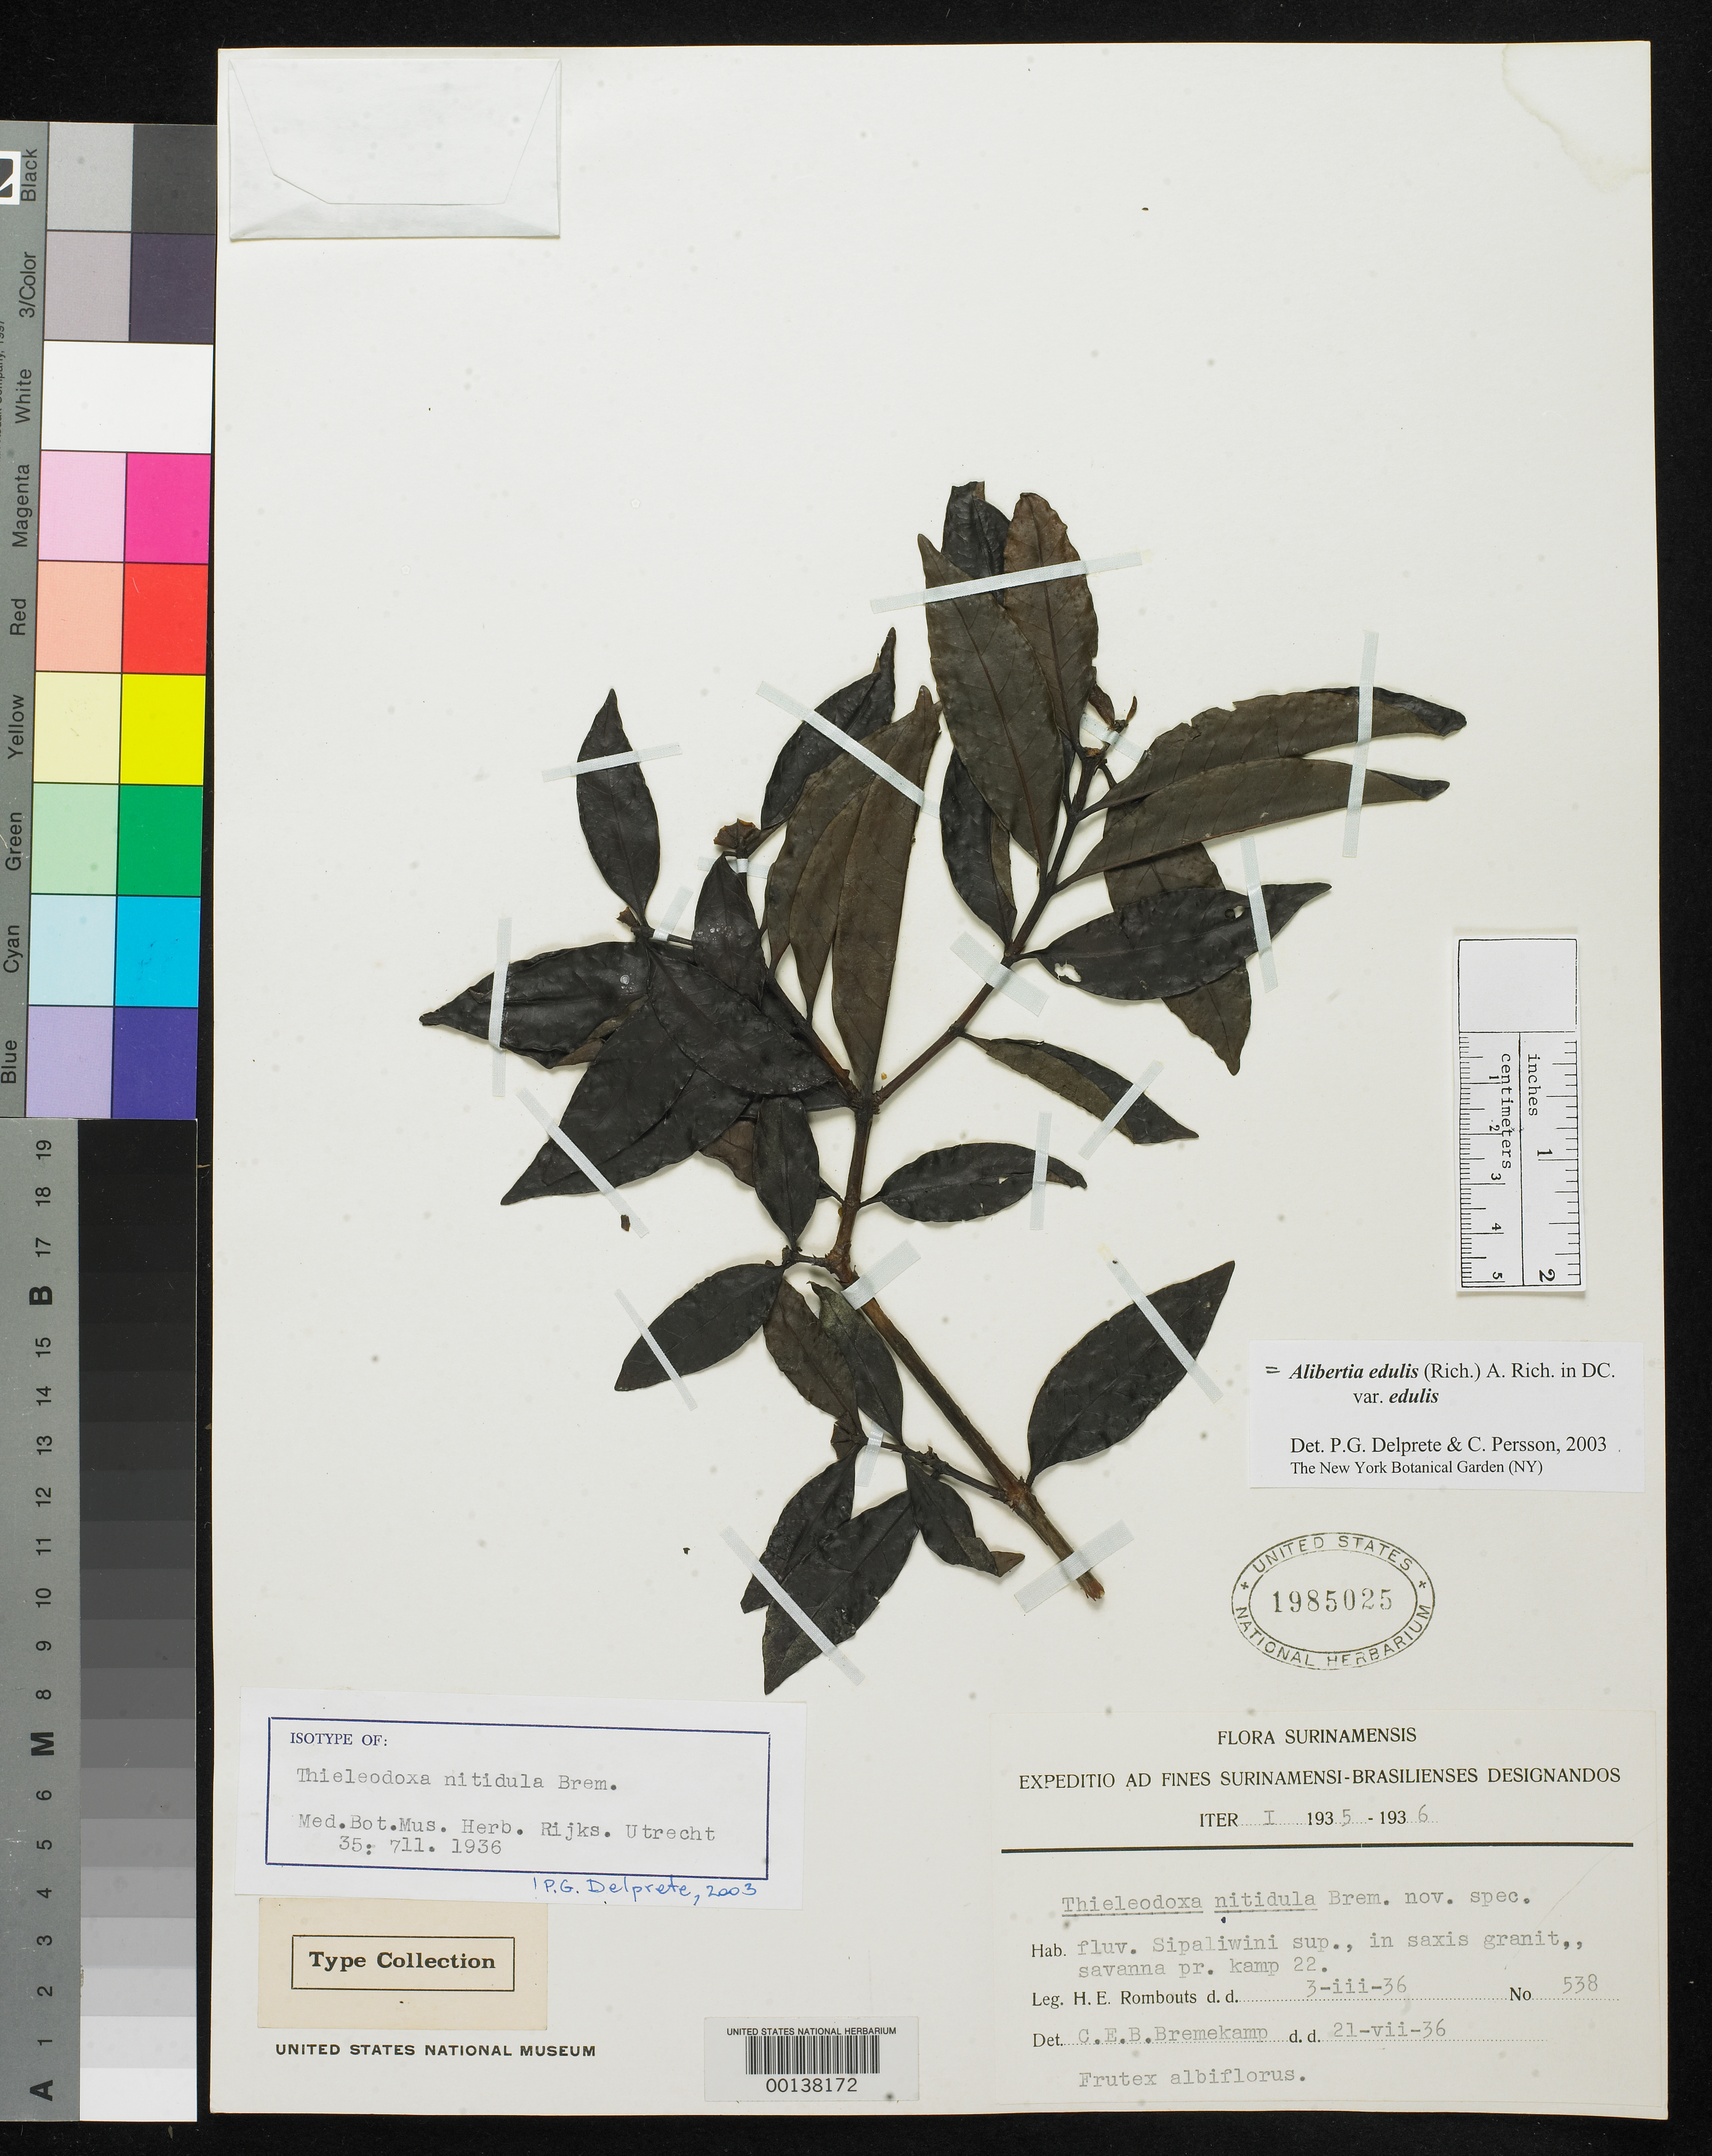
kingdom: Plantae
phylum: Tracheophyta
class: Magnoliopsida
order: Gentianales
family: Rubiaceae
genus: Thieleodoxa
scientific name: Thieleodoxa nitidula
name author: Bremek.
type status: Isotype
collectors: H. Rombouts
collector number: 538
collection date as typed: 03 Mar 1936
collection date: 1936-03-03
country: Suriname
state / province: Nickerie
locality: Upper Sipaliwini.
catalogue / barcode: US 1985025